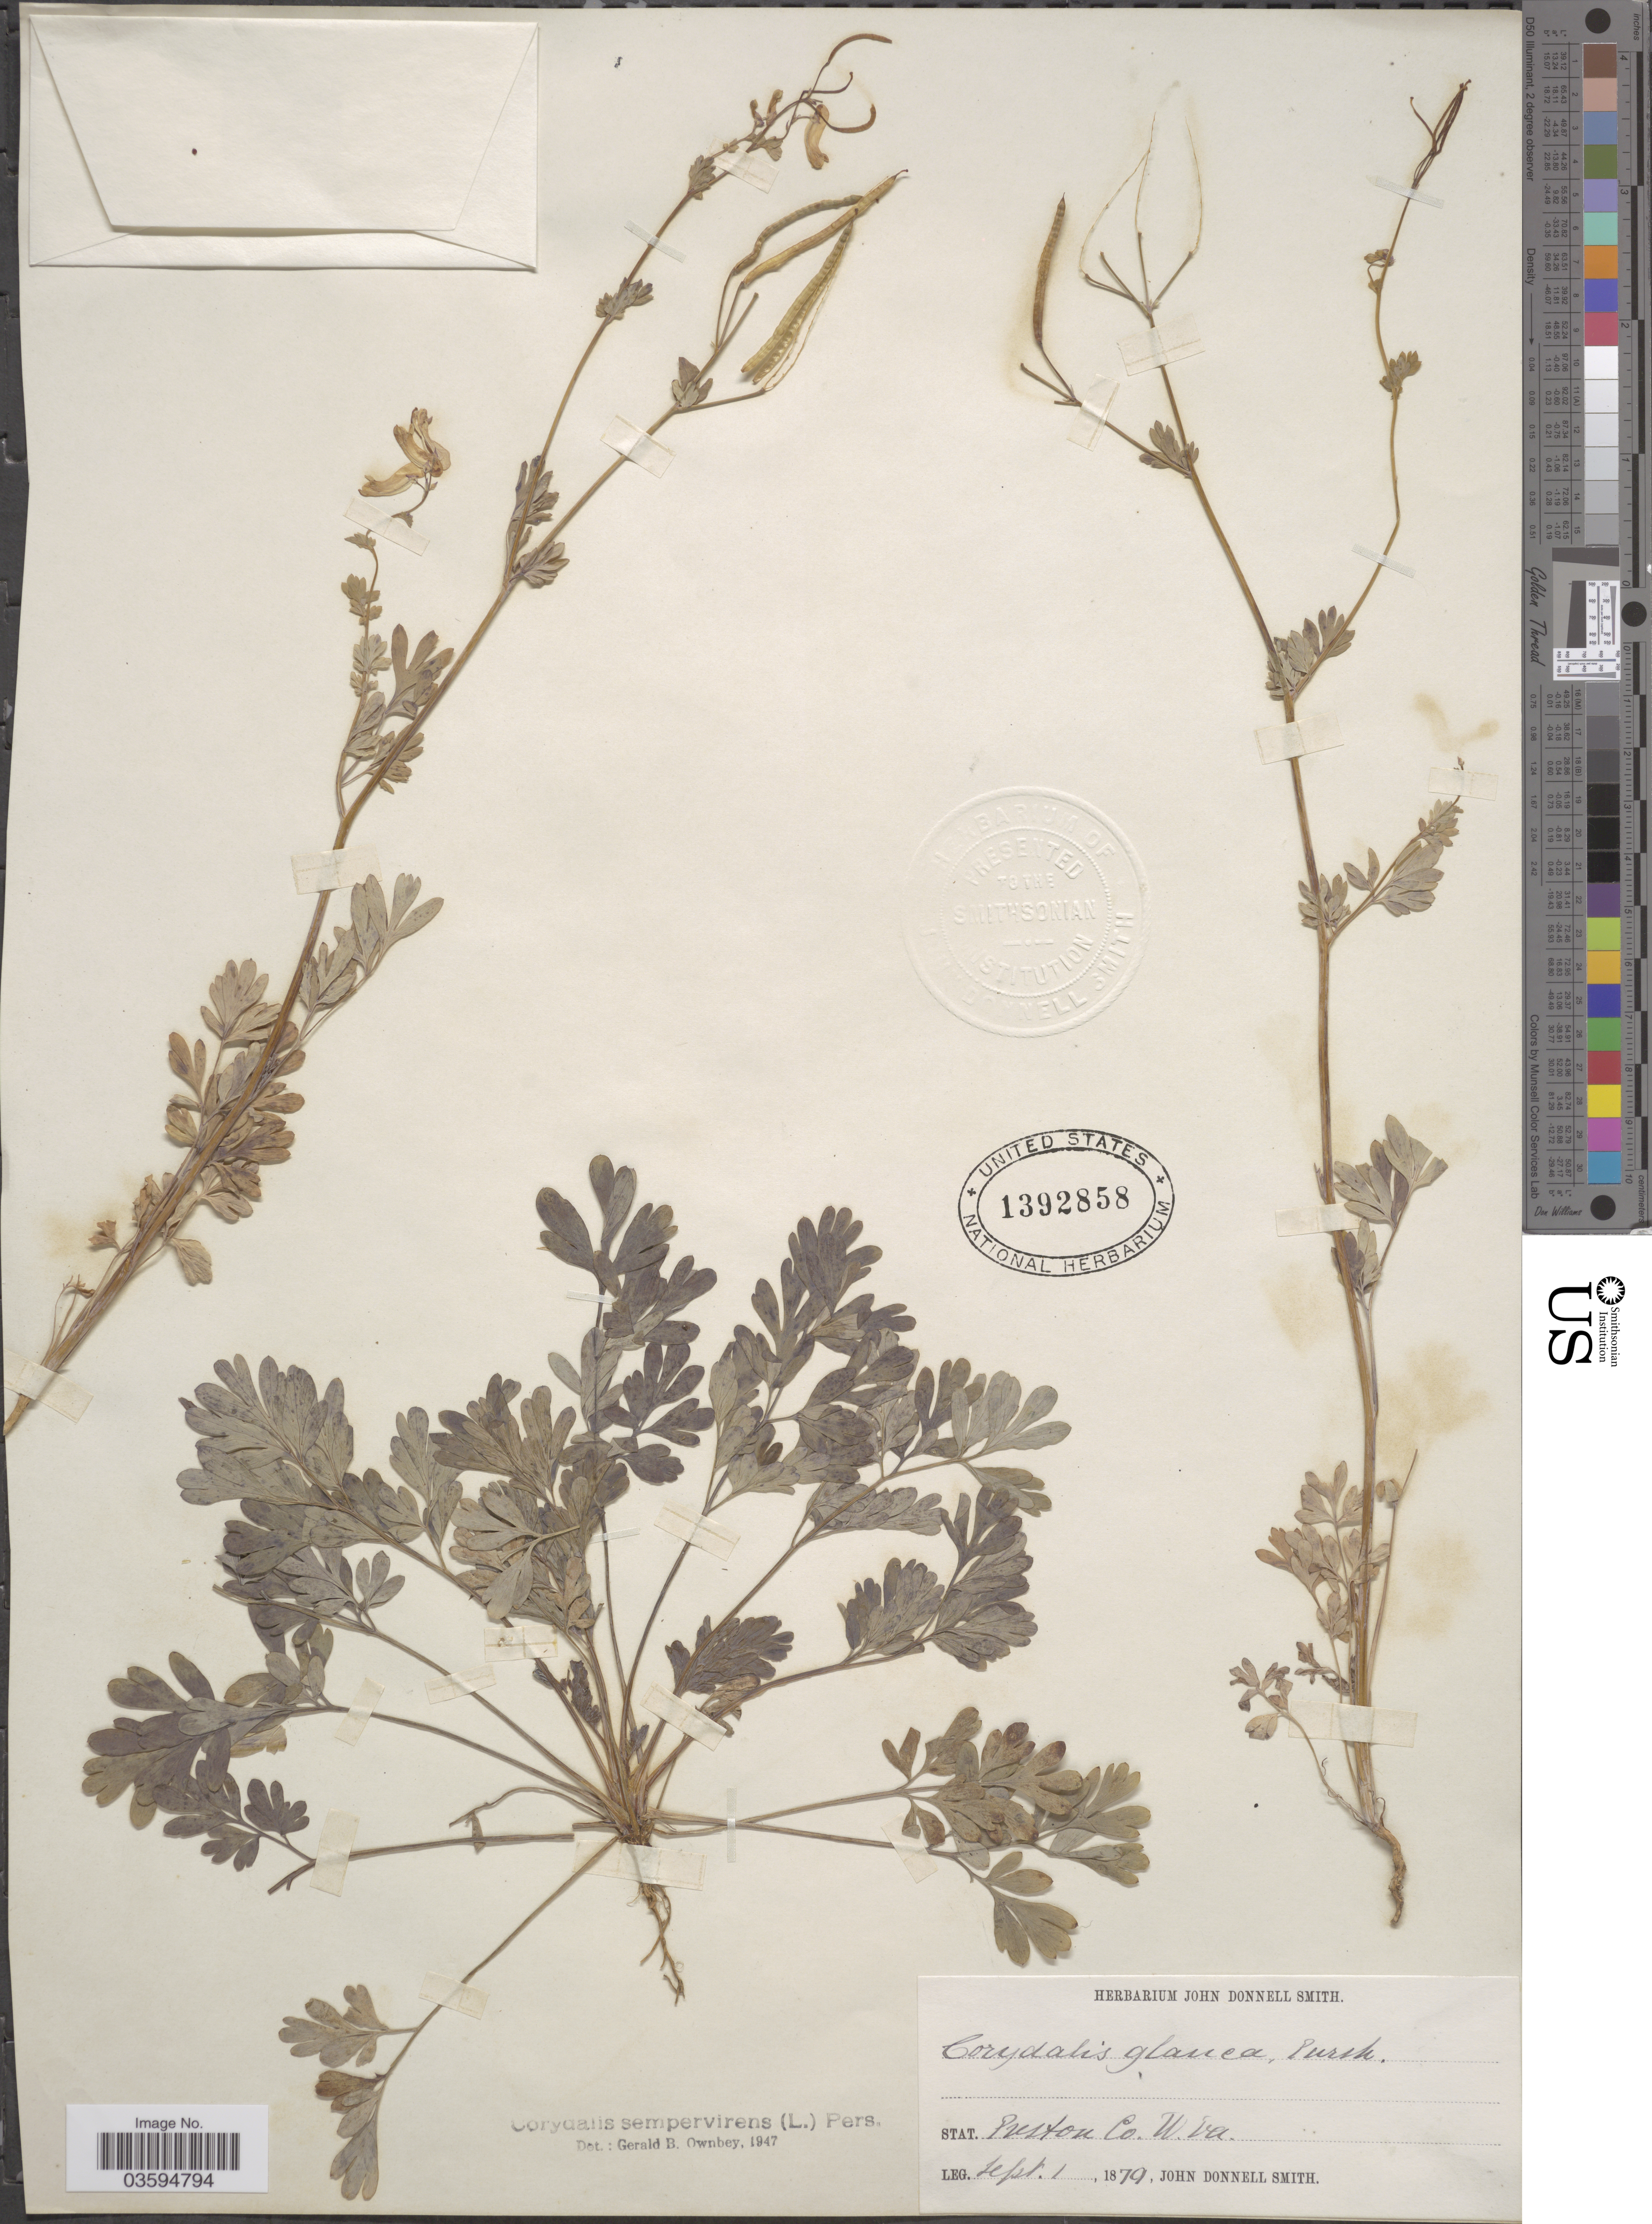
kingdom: Plantae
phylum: Tracheophyta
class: Magnoliopsida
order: Ranunculales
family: Papaveraceae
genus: Capnoides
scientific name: Capnoides sempervirens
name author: (L.) Borkh.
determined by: Strong, M. T., (US), Smithsonian Institution - National Museum of Natural History (UNITED STATES)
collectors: J. Donnell Smith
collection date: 1879-09-01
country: United States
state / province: West Virginia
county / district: Preston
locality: Stat. Preston Co.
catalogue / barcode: US 1392858